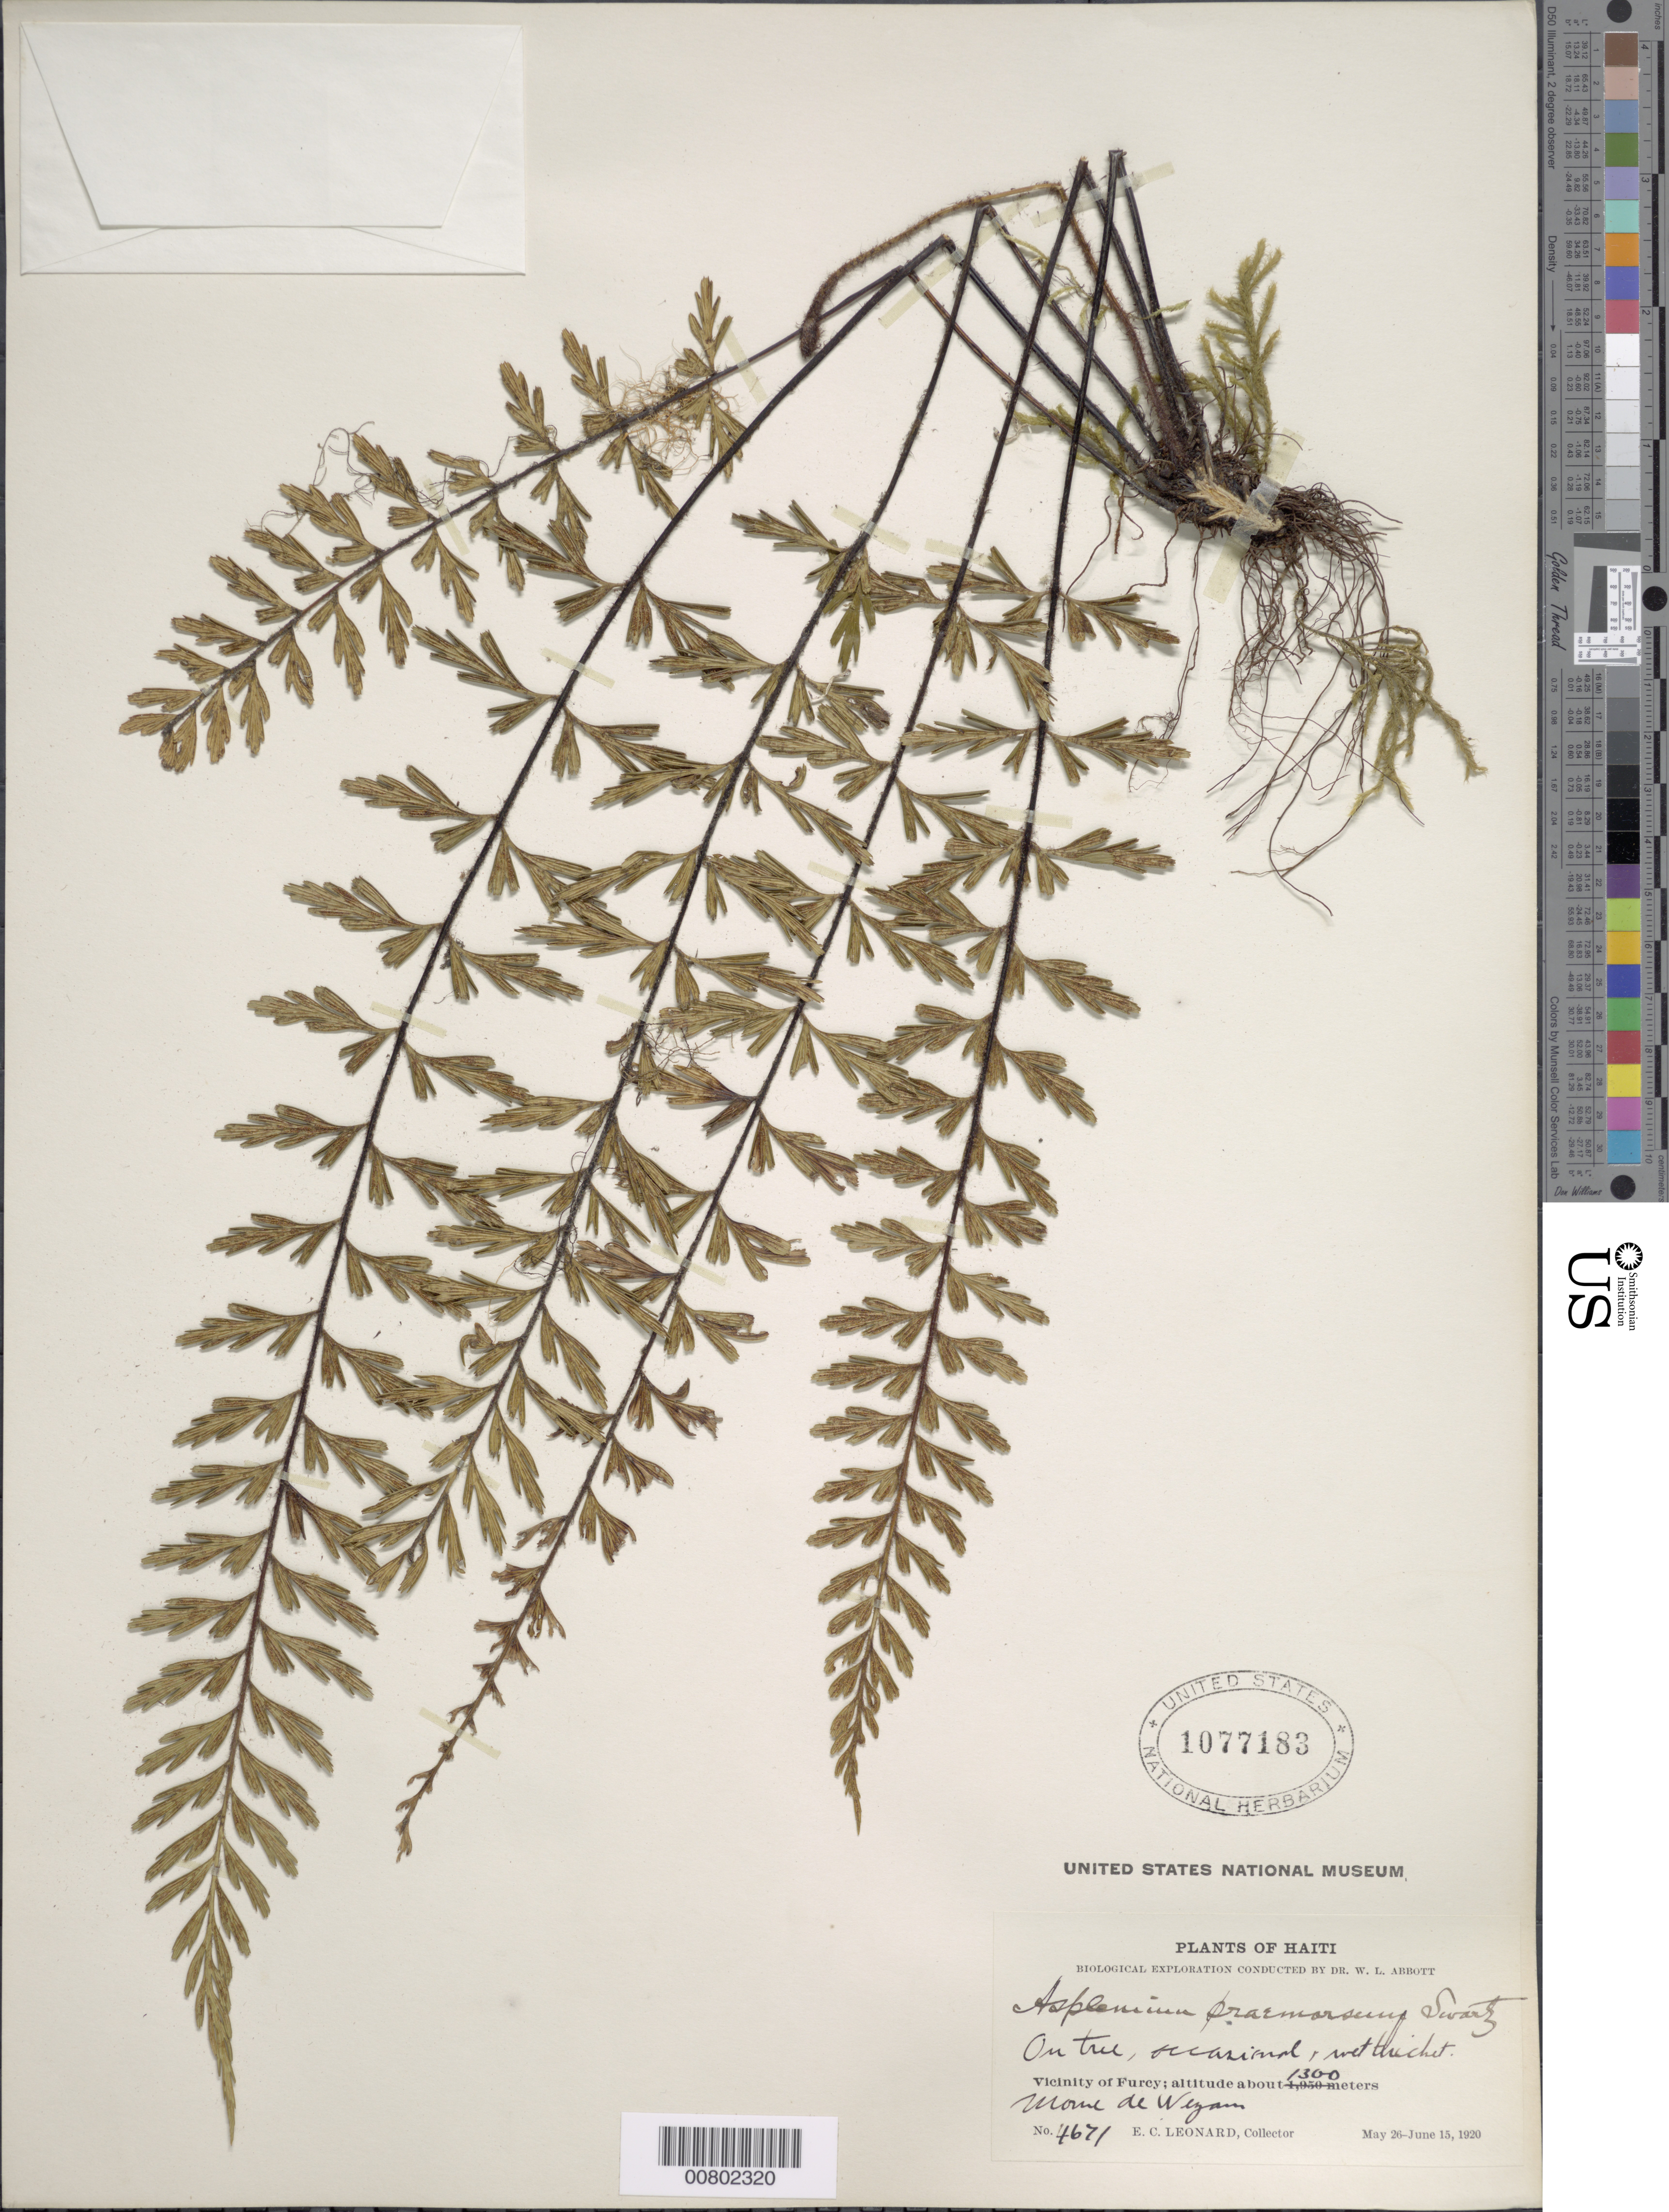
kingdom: Plantae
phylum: Tracheophyta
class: Polypodiopsida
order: Polypodiales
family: Aspleniaceae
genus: Asplenium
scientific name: Asplenium praemorsum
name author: Sw.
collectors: E. C. Leonard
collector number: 4671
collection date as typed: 26 May 1920 to 15 Jun 1920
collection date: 1920-05-26/1920-06-15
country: Haiti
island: Hispaniola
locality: Furcy vicinity, Morne de Weyan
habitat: On tree, wet thicket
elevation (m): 1300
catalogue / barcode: US 1077183